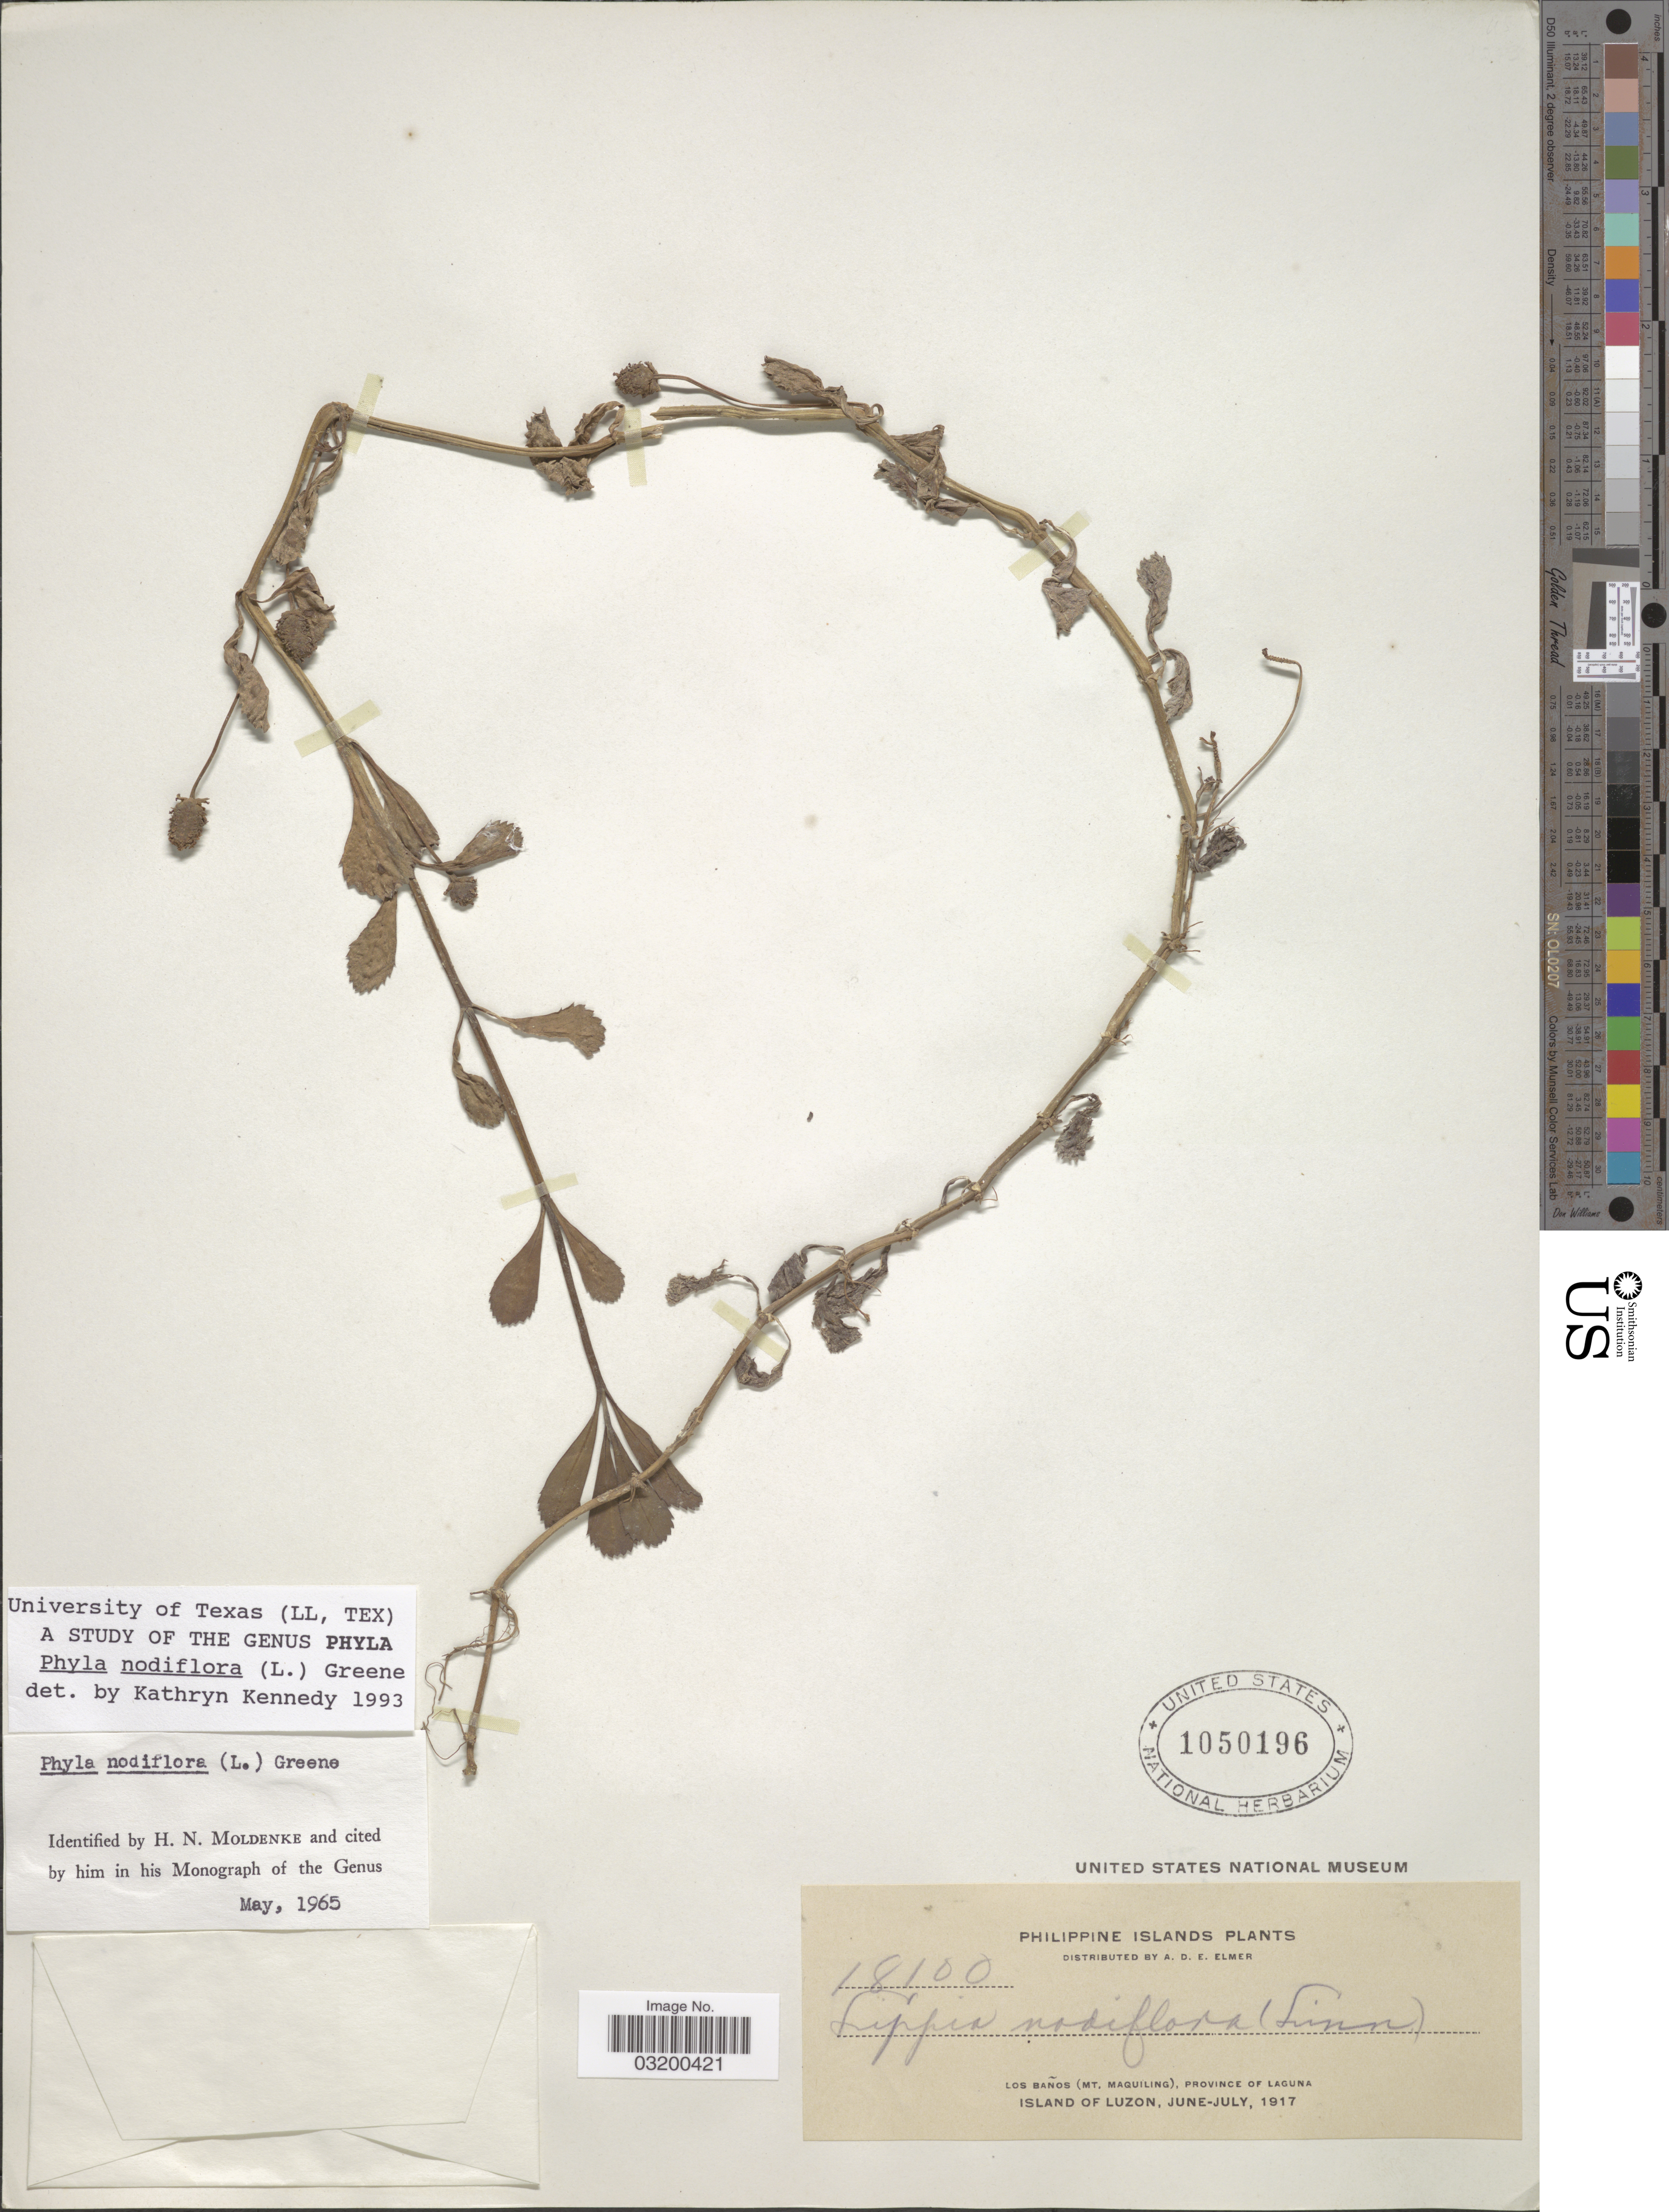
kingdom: Plantae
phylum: Tracheophyta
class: Magnoliopsida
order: Lamiales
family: Verbenaceae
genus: Phyla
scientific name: Phyla nodiflora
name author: (L.) Greene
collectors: A. D. E. Elmer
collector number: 18100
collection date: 1917-06/1917-07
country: Philippines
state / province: Calabarzon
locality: Los Baños (Mt. Maquiling), Province of Laguna. Island of Luzon.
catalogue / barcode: US 1050196